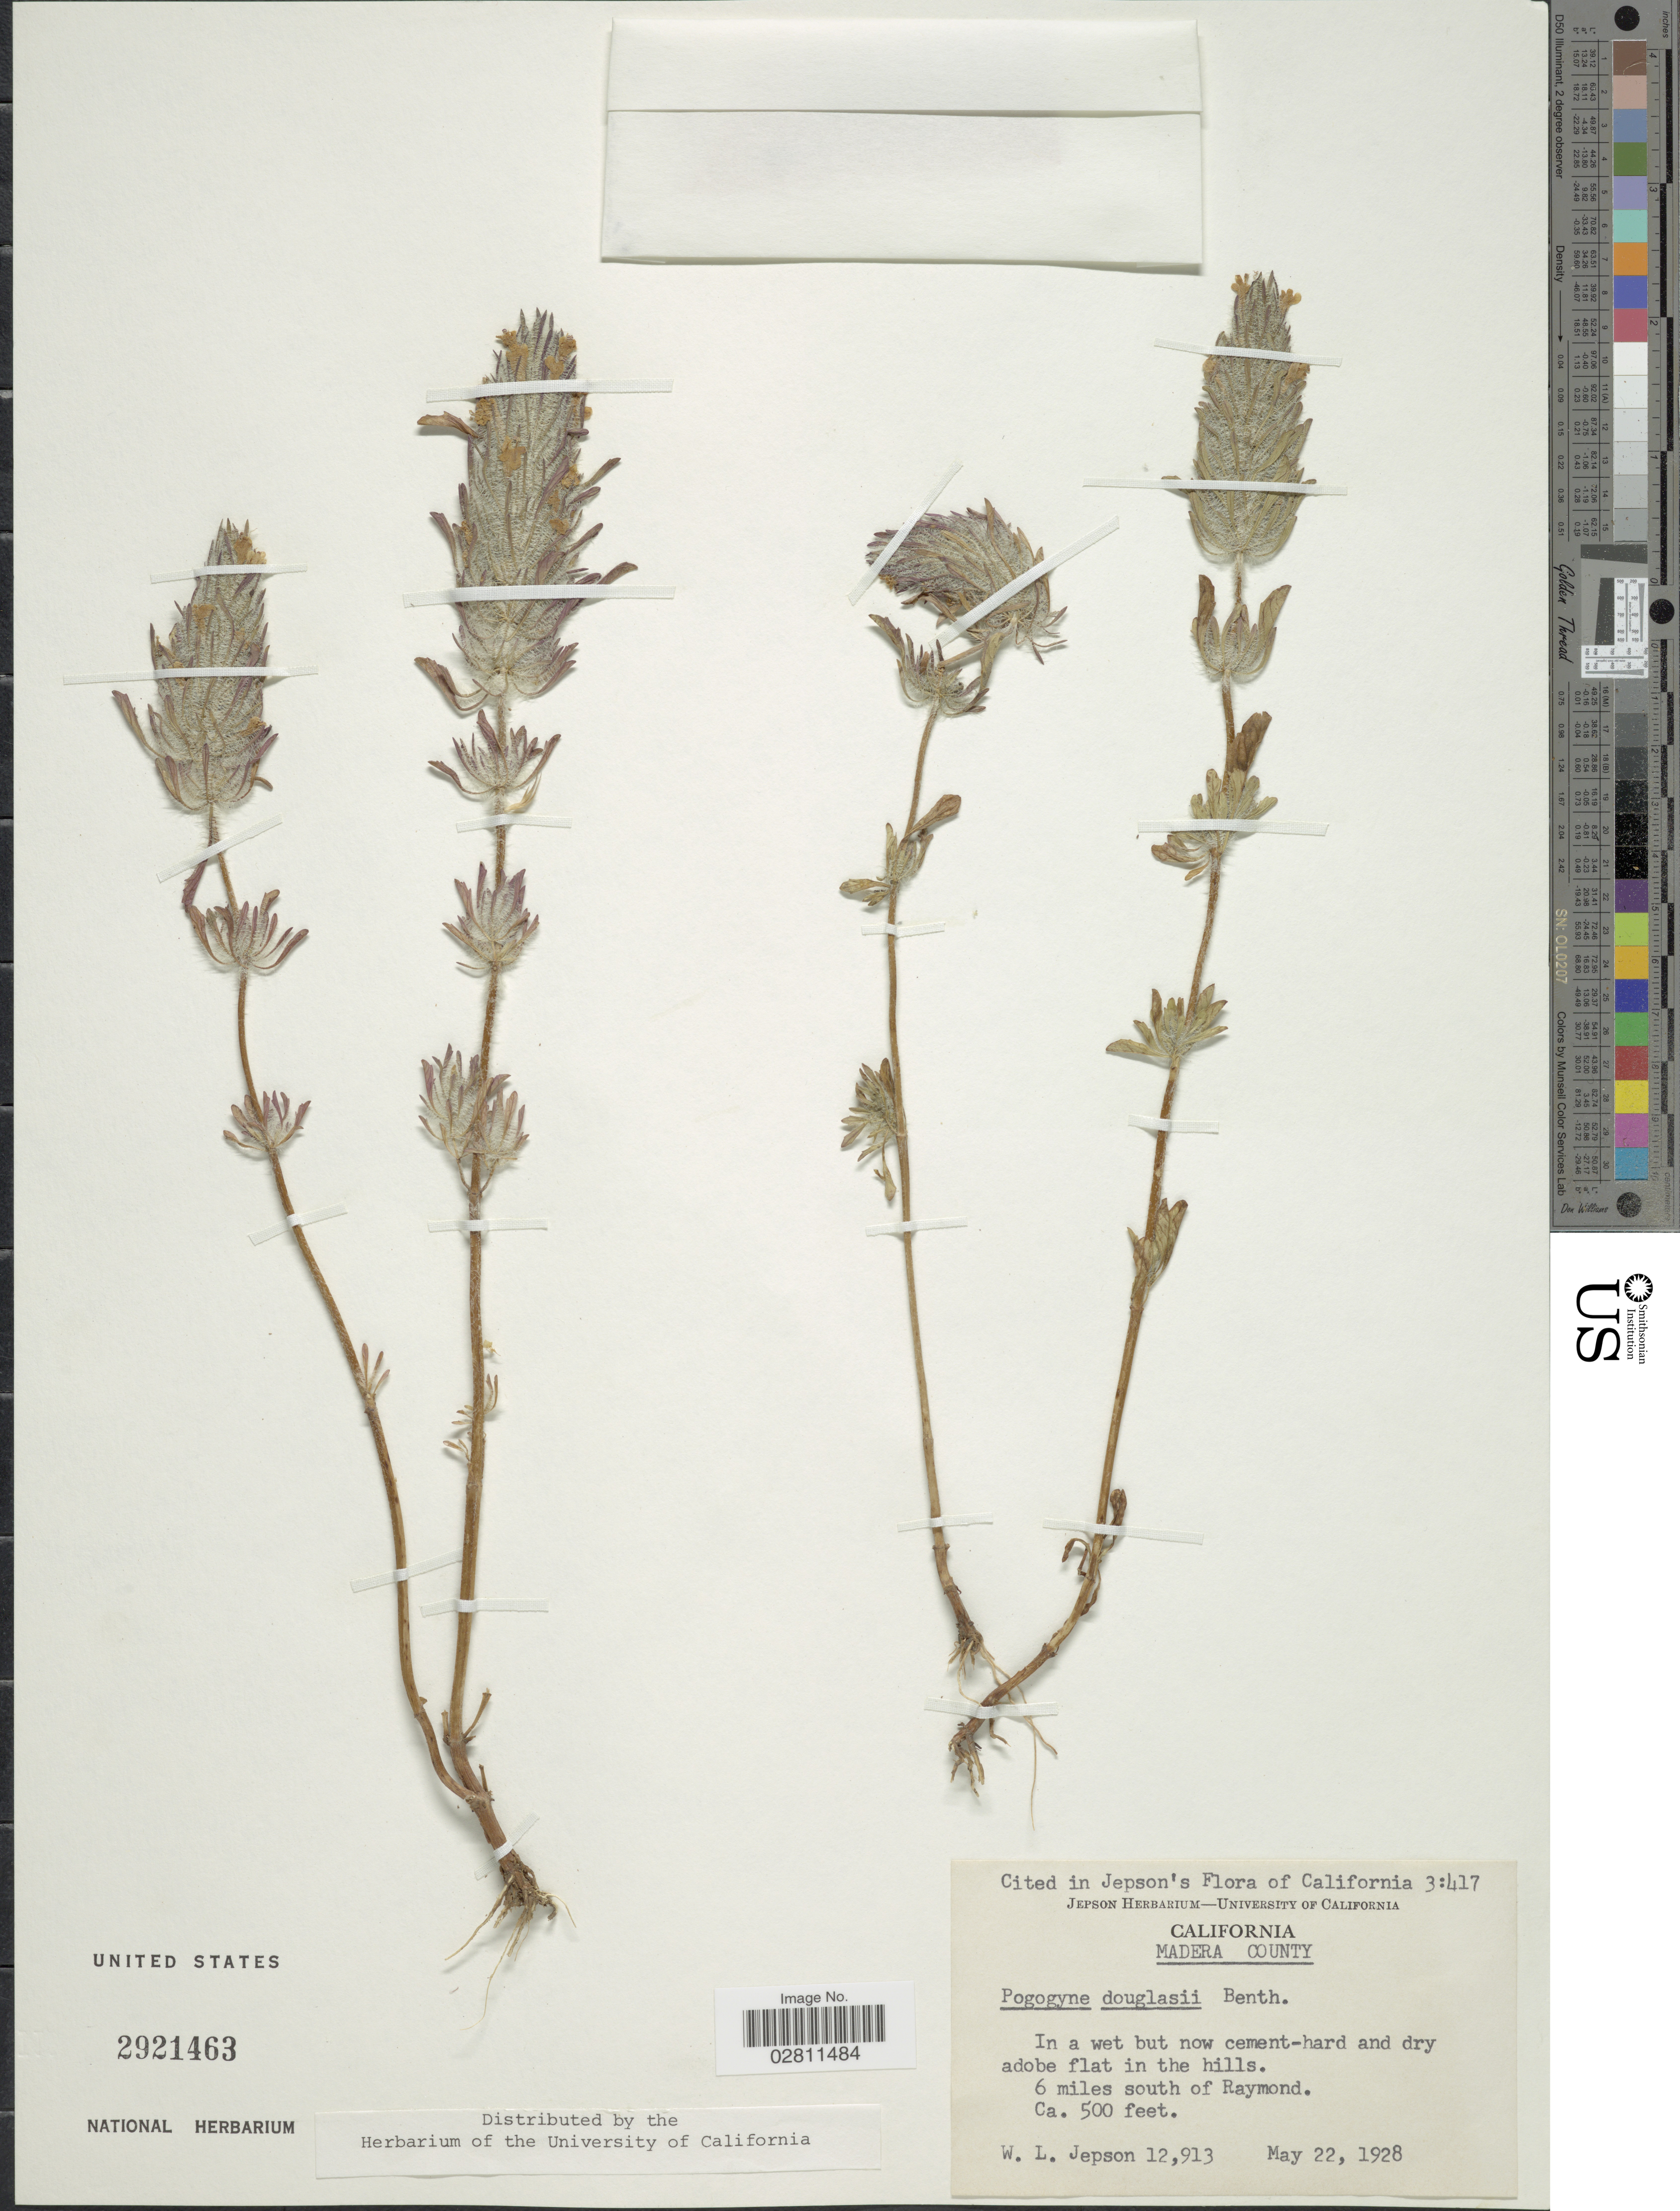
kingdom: Plantae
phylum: Tracheophyta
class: Magnoliopsida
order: Lamiales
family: Lamiaceae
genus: Pogogyne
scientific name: Pogogyne douglasii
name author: Benth.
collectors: W. L. Jepson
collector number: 12913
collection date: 1928-05-22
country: United States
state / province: California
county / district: Madera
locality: Madera County. 6 miles south of Raymond.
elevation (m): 152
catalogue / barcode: US 2921463